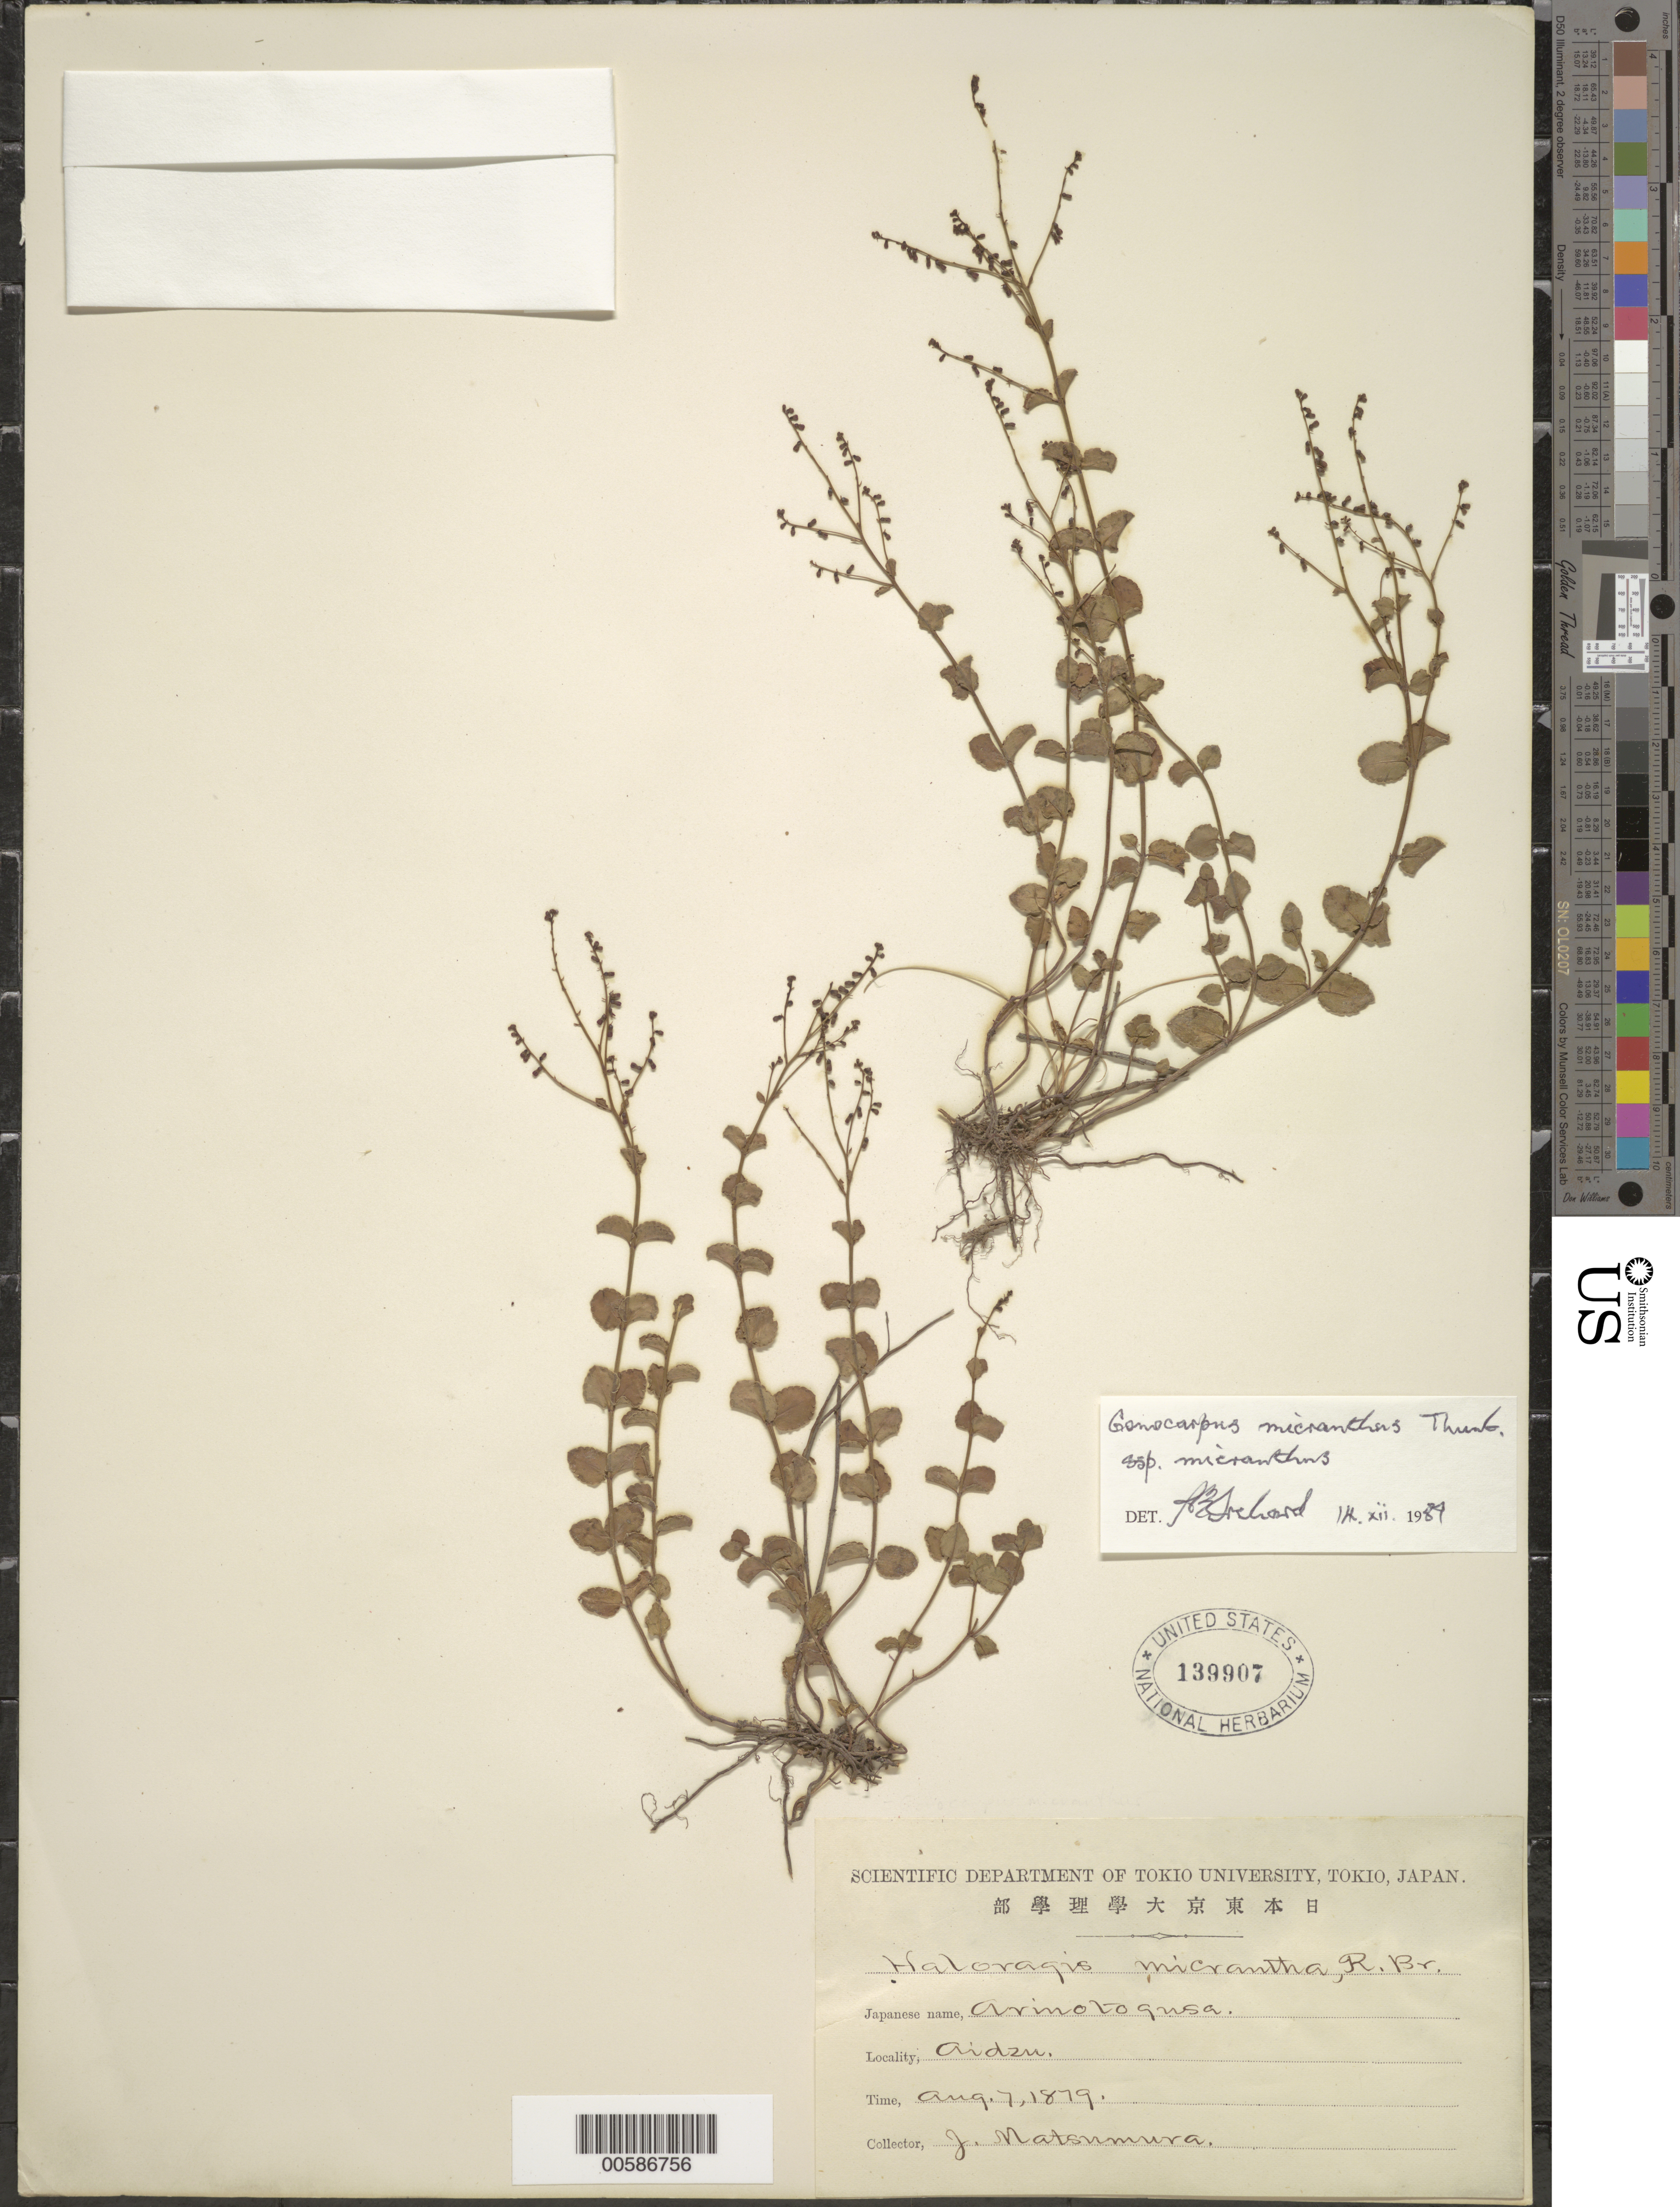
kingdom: Plantae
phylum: Tracheophyta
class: Magnoliopsida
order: Saxifragales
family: Haloragaceae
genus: Gonocarpus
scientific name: Gonocarpus micranthus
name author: Thunb.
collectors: J. Matsumura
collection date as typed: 07 Aug 1879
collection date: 1879-08-07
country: Japan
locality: Aidzu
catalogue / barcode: US 139907